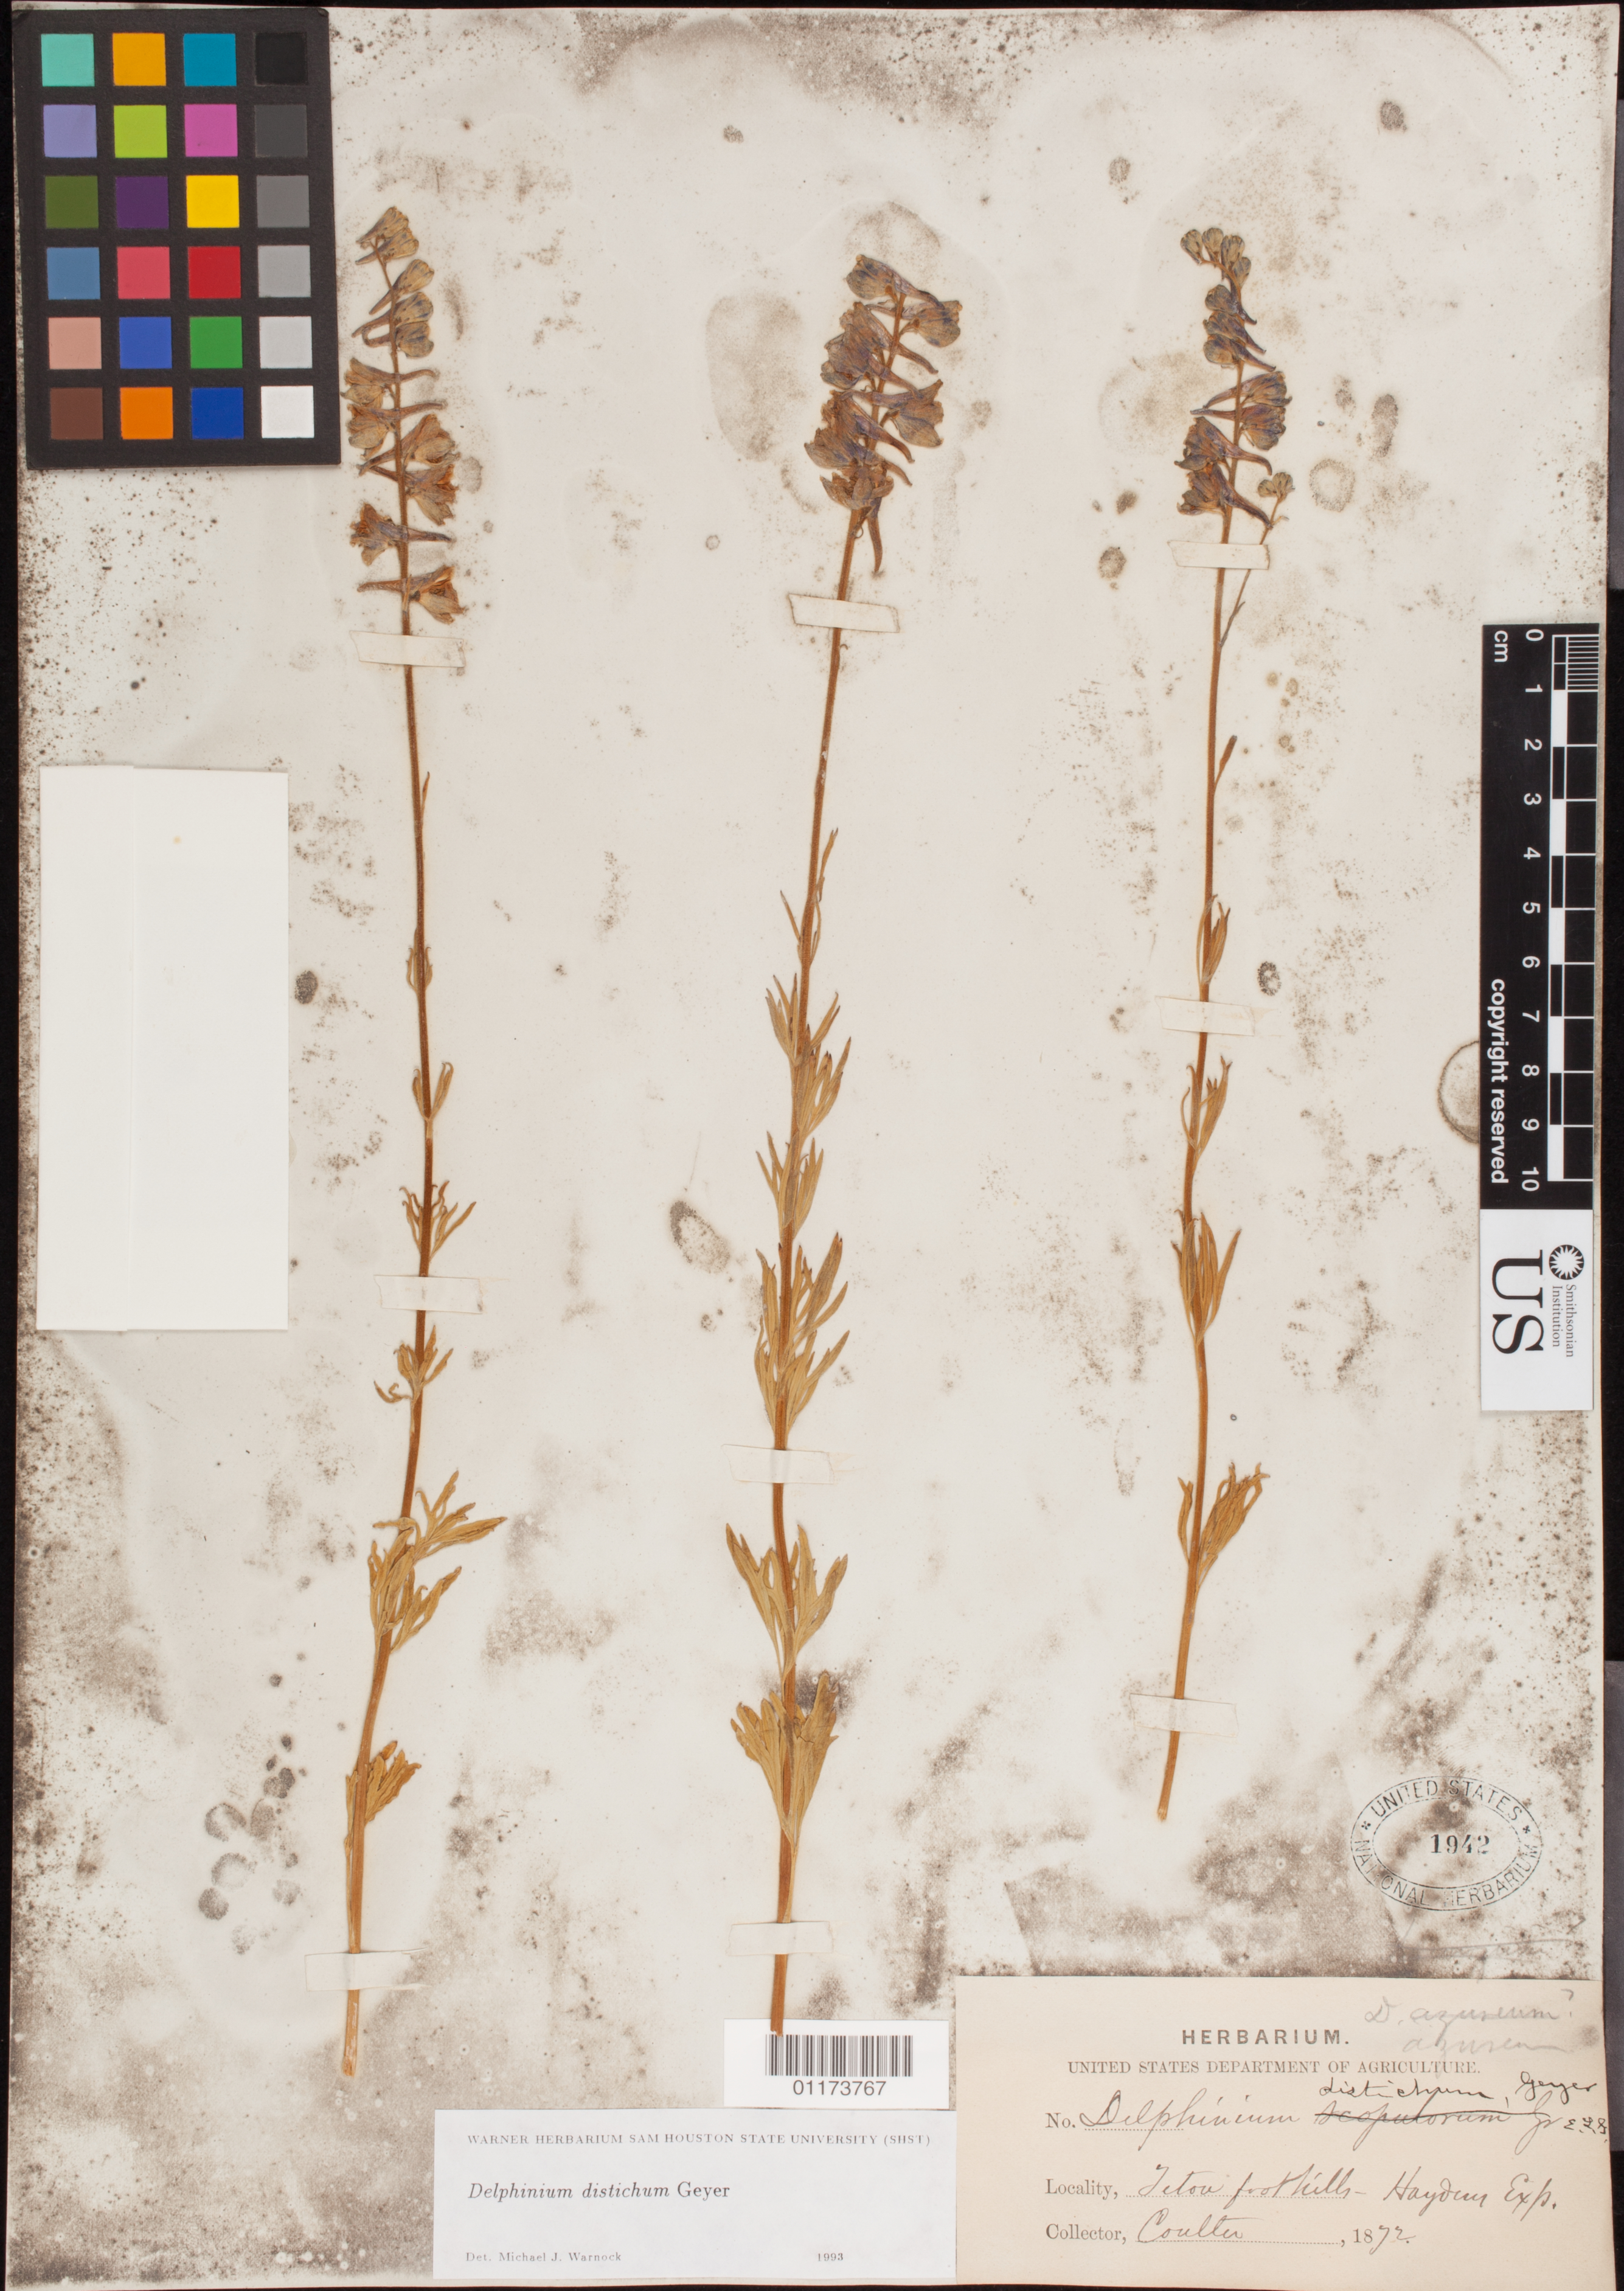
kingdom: Plantae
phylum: Tracheophyta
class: Magnoliopsida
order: Ranunculales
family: Ranunculaceae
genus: Delphinium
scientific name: Delphinium distichum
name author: Geyer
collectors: -- Coulter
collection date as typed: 1872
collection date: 1872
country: United States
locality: Teton foot hills.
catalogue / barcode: US 1942